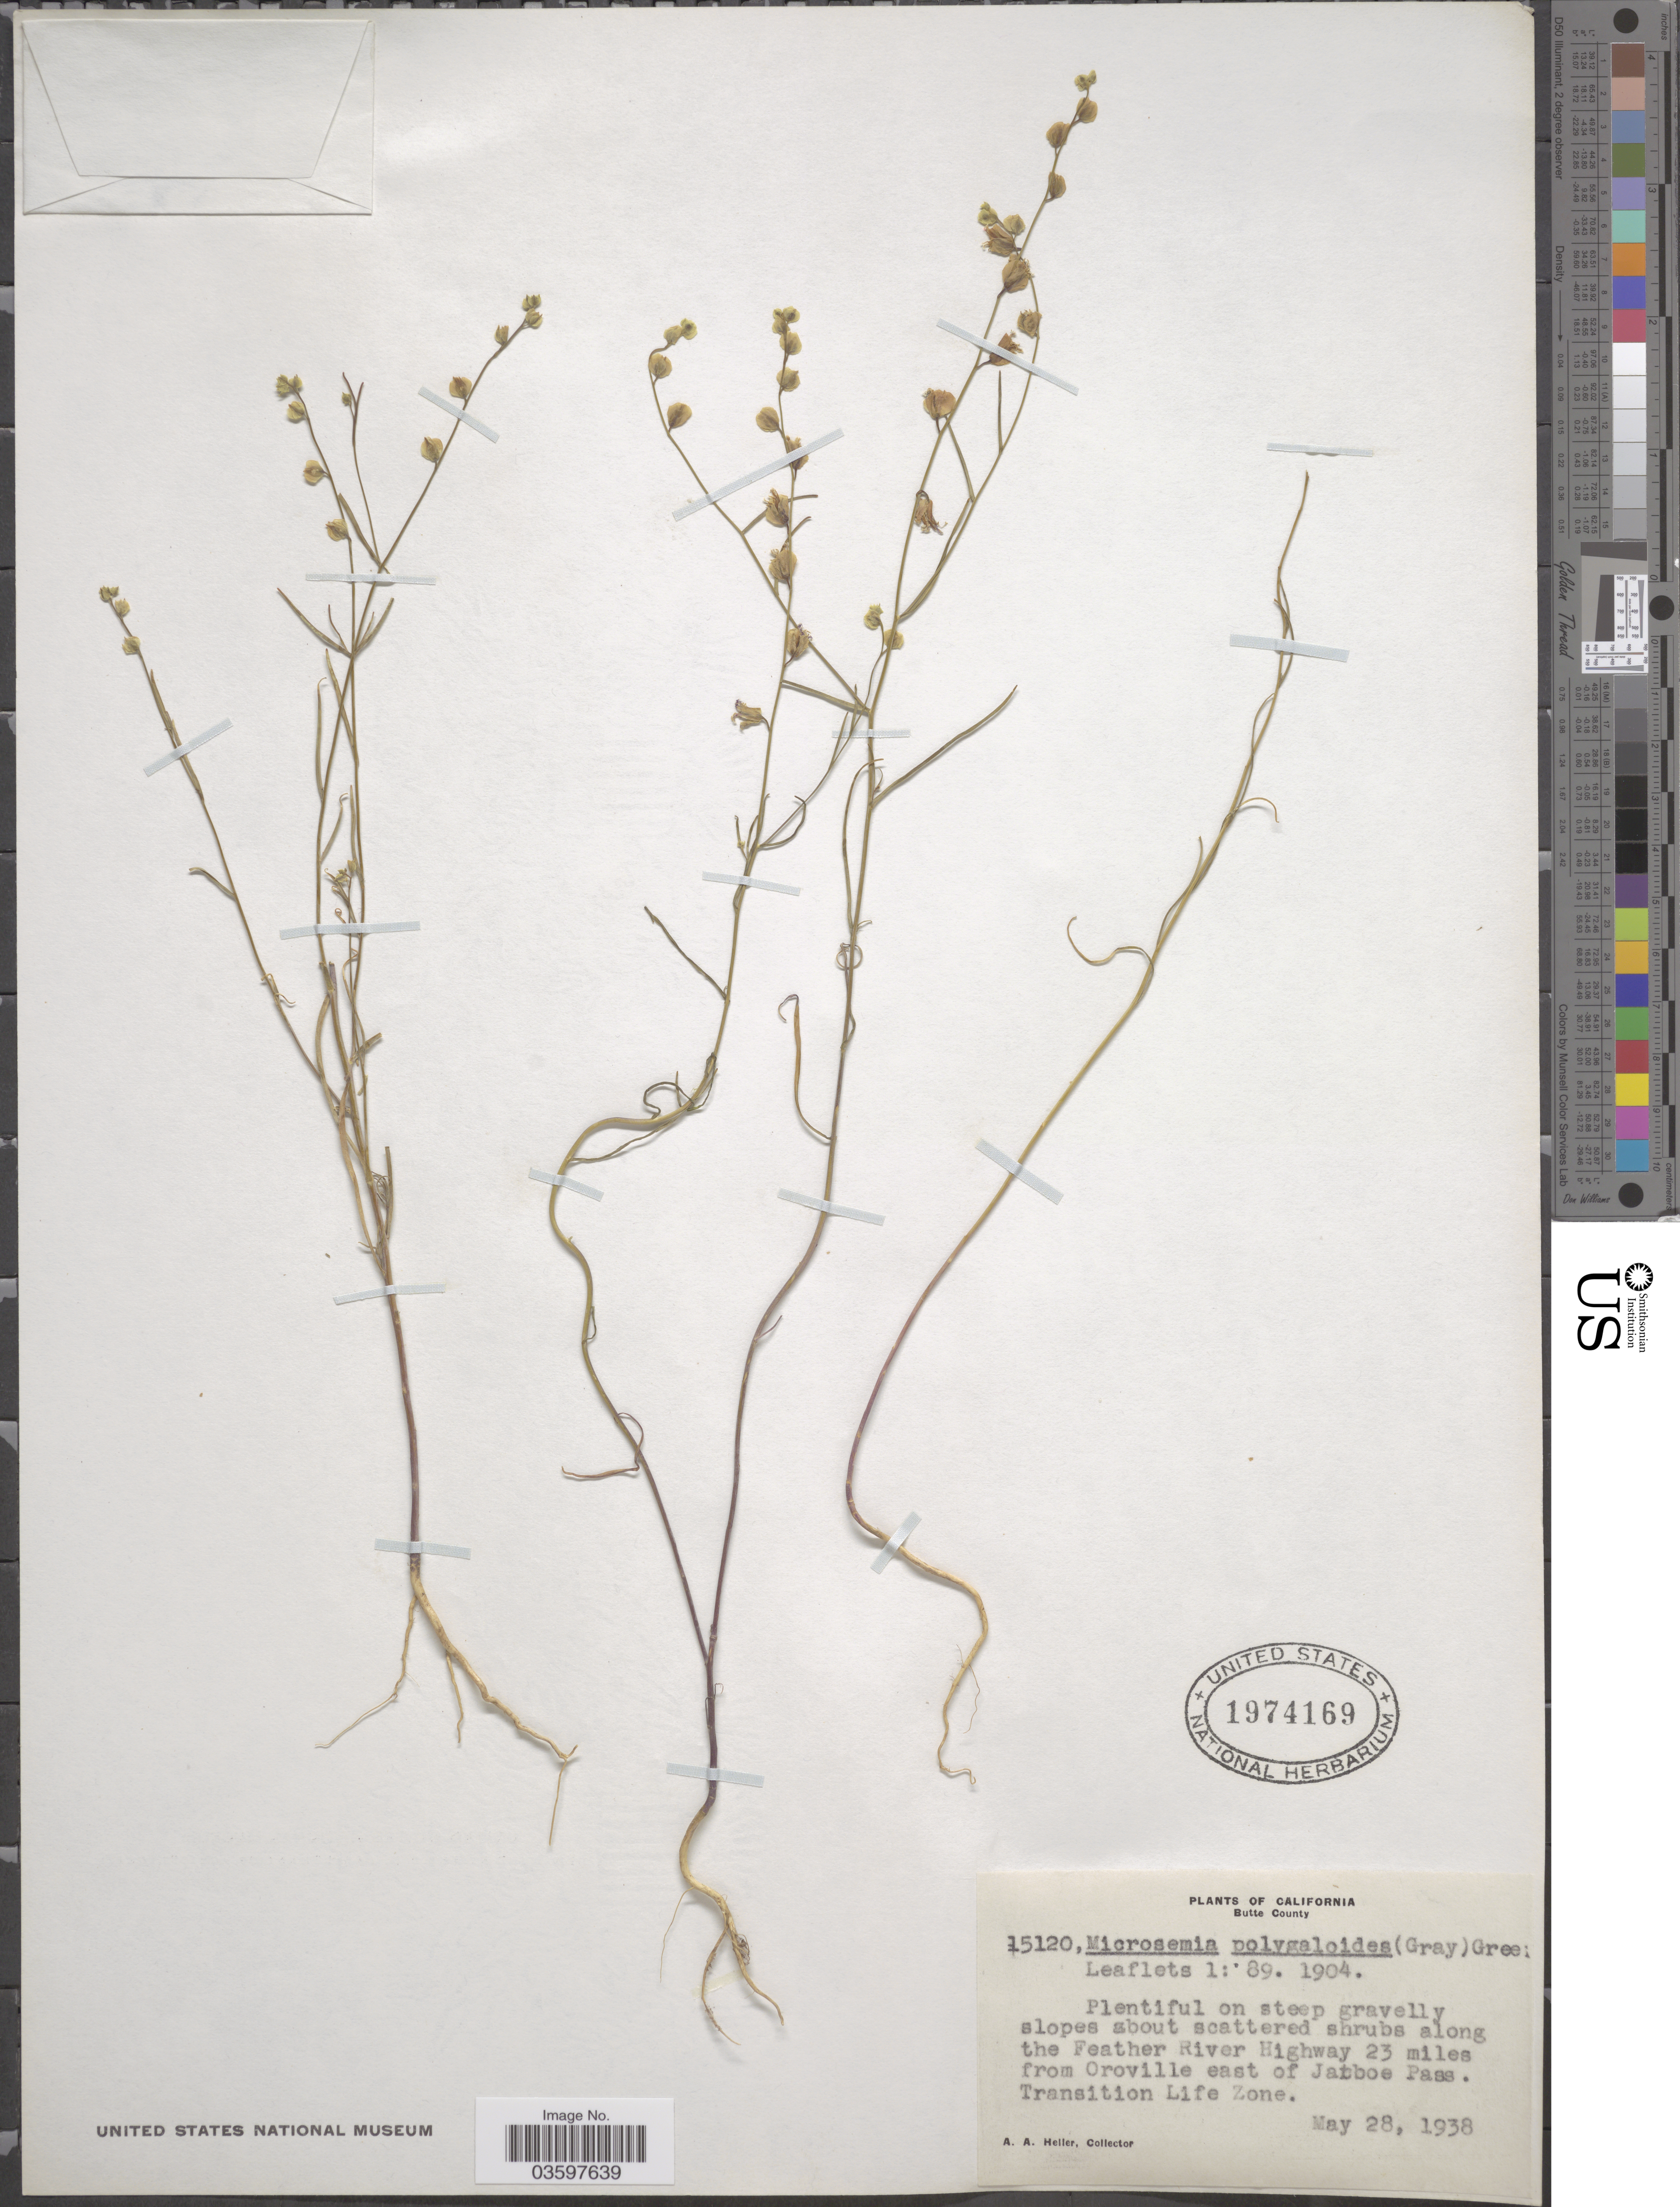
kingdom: Plantae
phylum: Tracheophyta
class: Magnoliopsida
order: Brassicales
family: Brassicaceae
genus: Streptanthus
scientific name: Streptanthus polygaloides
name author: A. Gray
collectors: A. A. Heller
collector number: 15120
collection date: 1938-05-28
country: United States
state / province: California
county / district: Butte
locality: Butte County. Plentiful on steep gravelly slopes about scattered shrubs along the Feather River Highway 23 miles from Oroville east of Jabboe Pass. Transition Life Zone.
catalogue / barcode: US 1974169